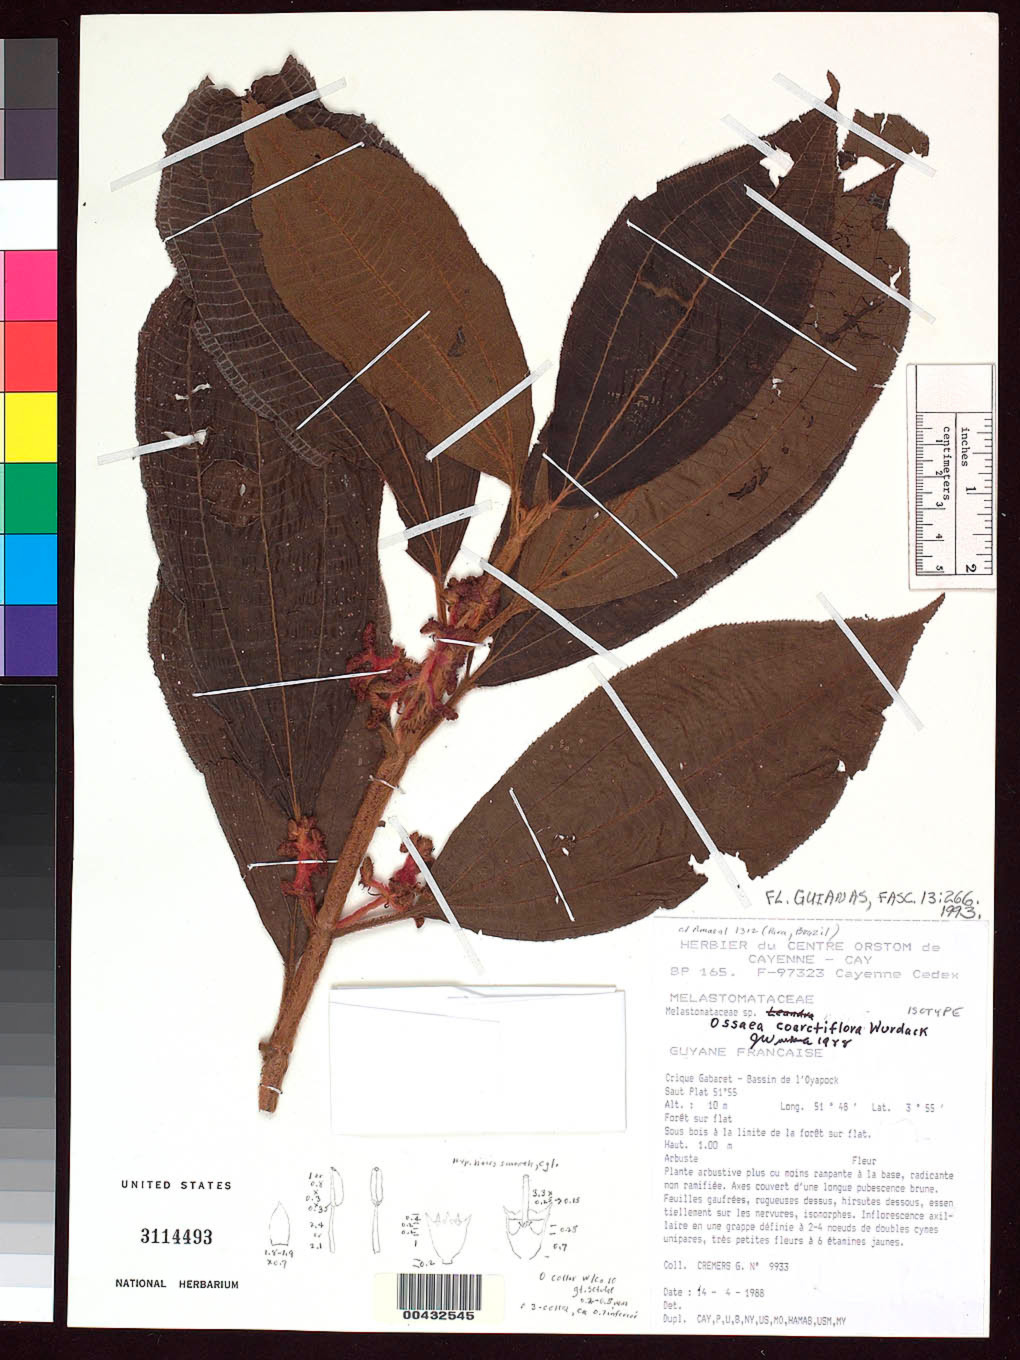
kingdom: Plantae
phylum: Tracheophyta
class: Magnoliopsida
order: Myrtales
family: Melastomataceae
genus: Ossaea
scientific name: Ossaea coarctiflora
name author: Wurdack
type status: Isotype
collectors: G. Cremers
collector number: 9933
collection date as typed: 14 Apr 1988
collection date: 1988-04-14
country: French Guiana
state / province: Cayenne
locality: Crique Gabaret - Bassin del'Oyapock.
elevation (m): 10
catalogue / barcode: US 3114493